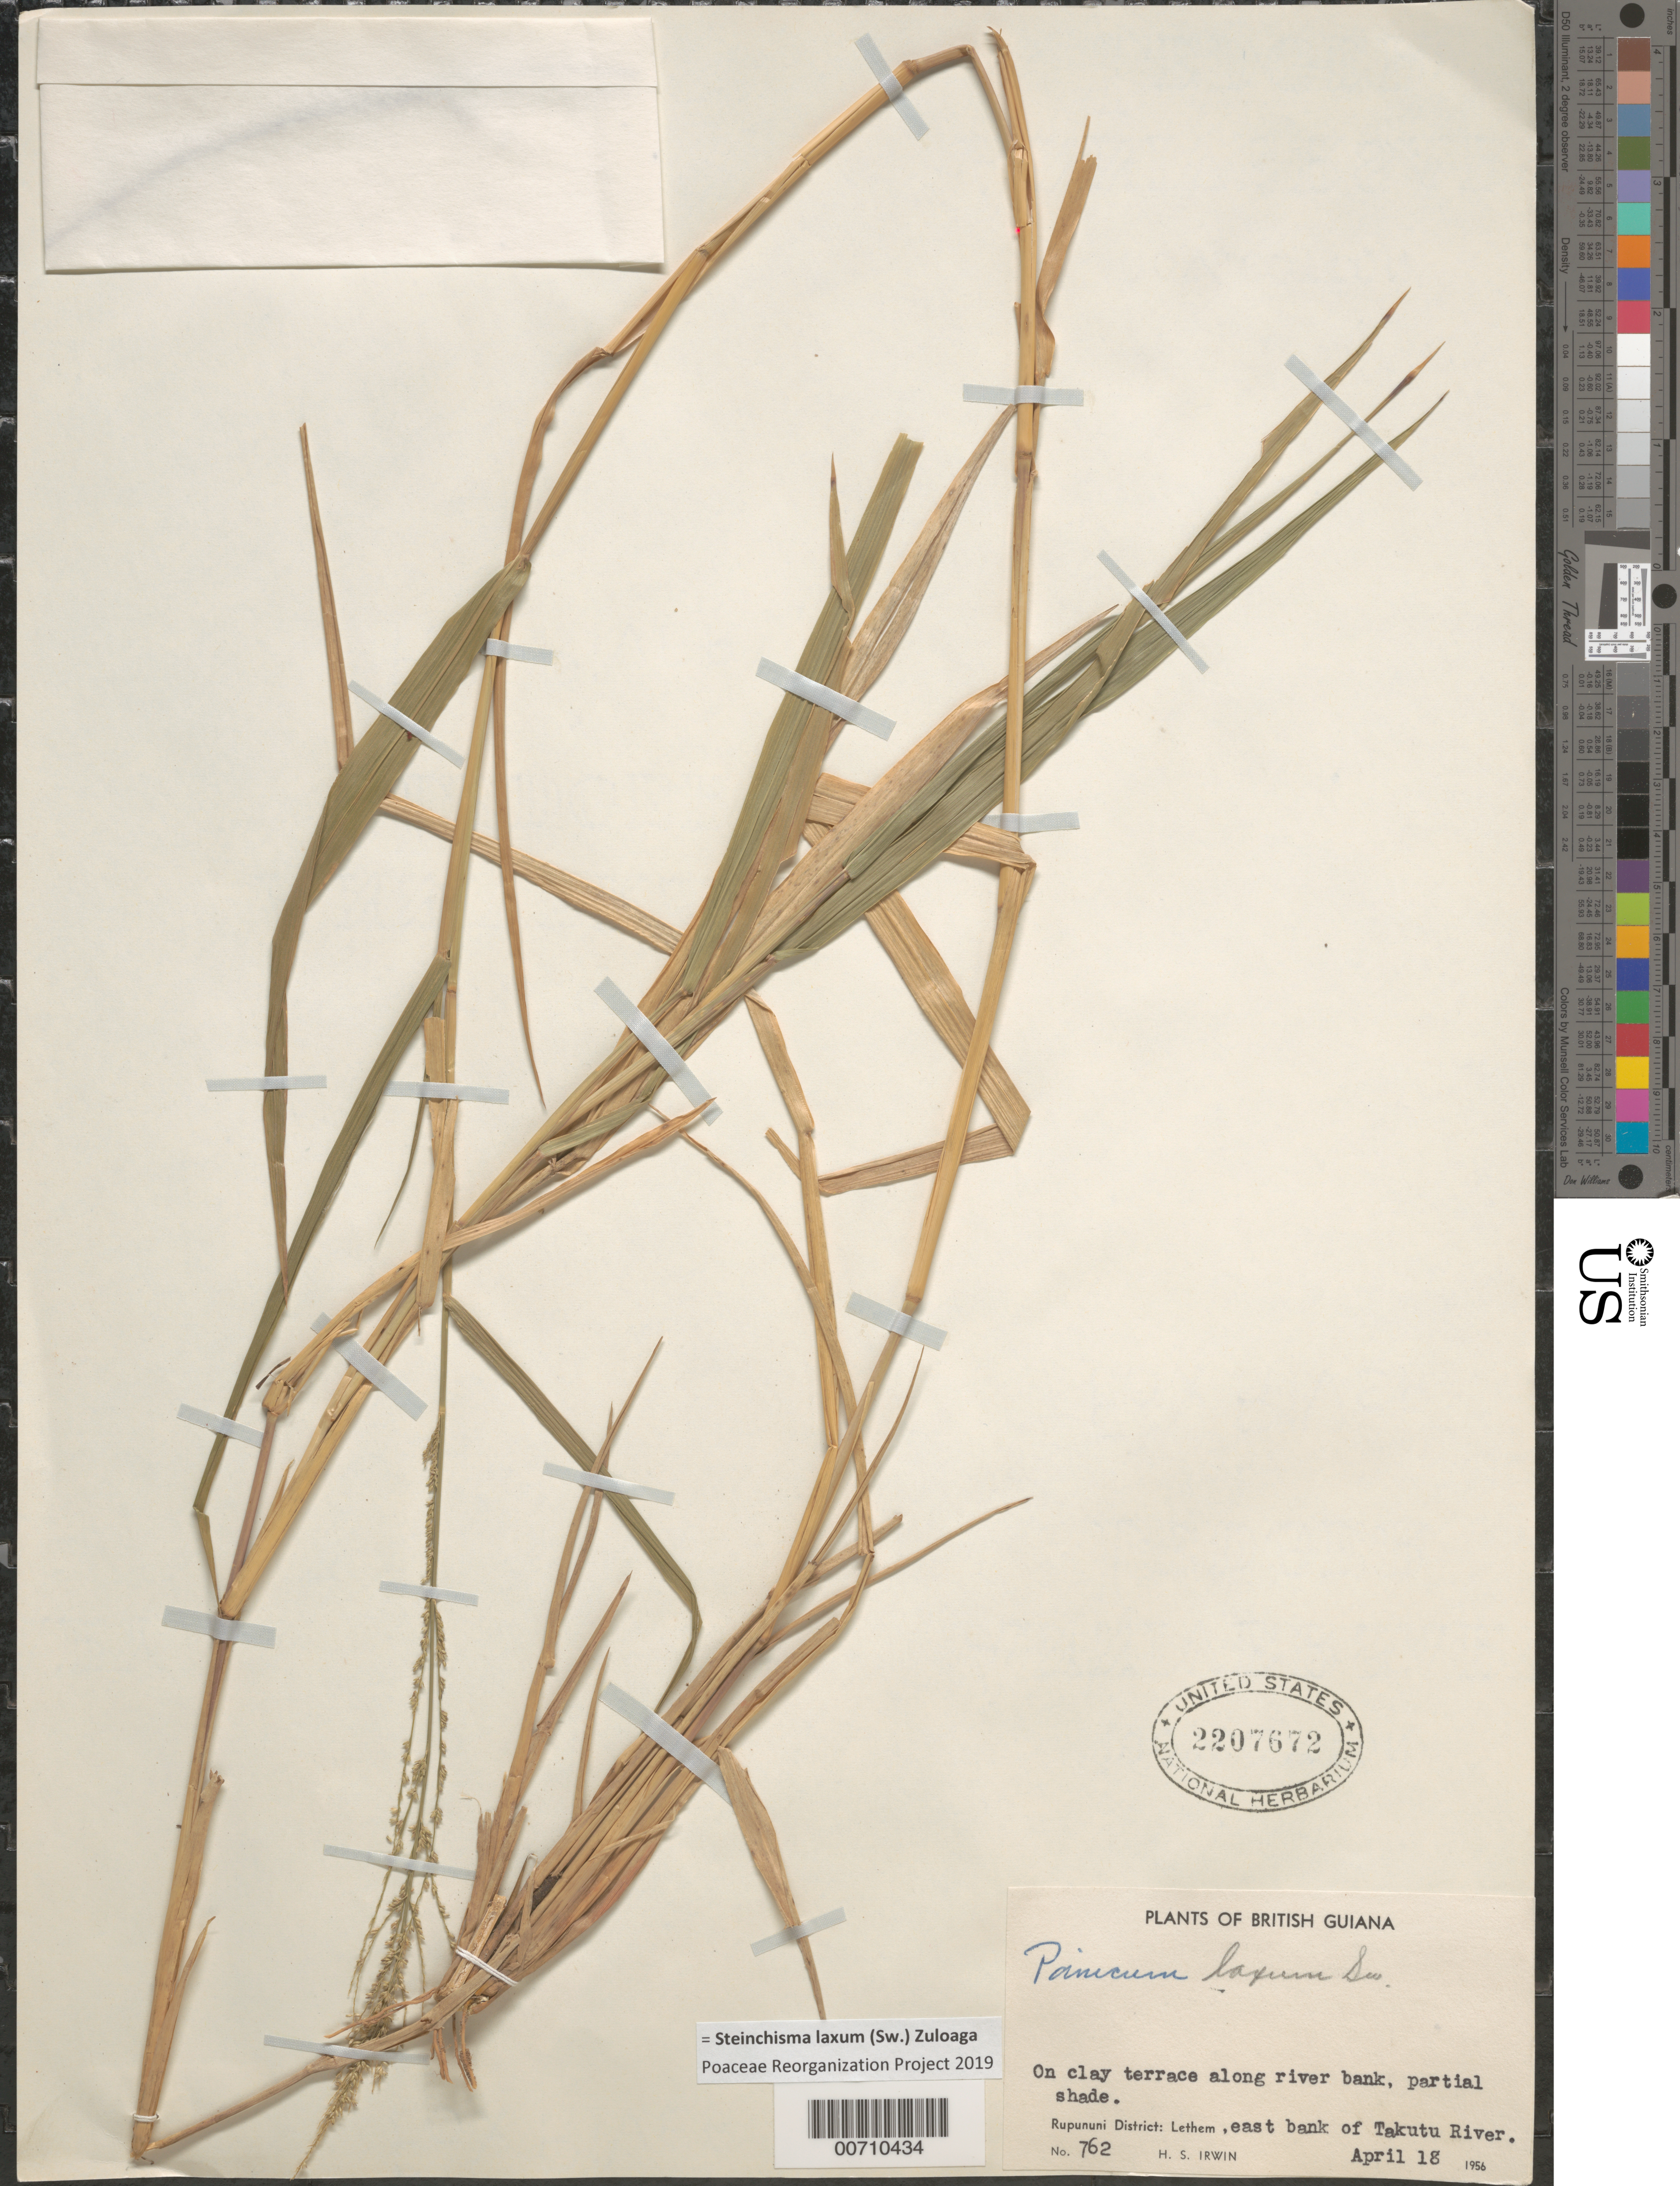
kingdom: Plantae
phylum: Tracheophyta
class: Liliopsida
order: Poales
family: Poaceae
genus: Panicum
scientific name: Panicum laxum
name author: Sw.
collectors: H. Irwin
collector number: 762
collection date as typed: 18-Apr-56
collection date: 1956-04-18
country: Guyana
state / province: U. Takutu-U. Essequibo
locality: Lethem, E bank of Takutu R., Rupununi Dist.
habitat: Clay terrace along R. bank, partial shade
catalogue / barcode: US 2207672